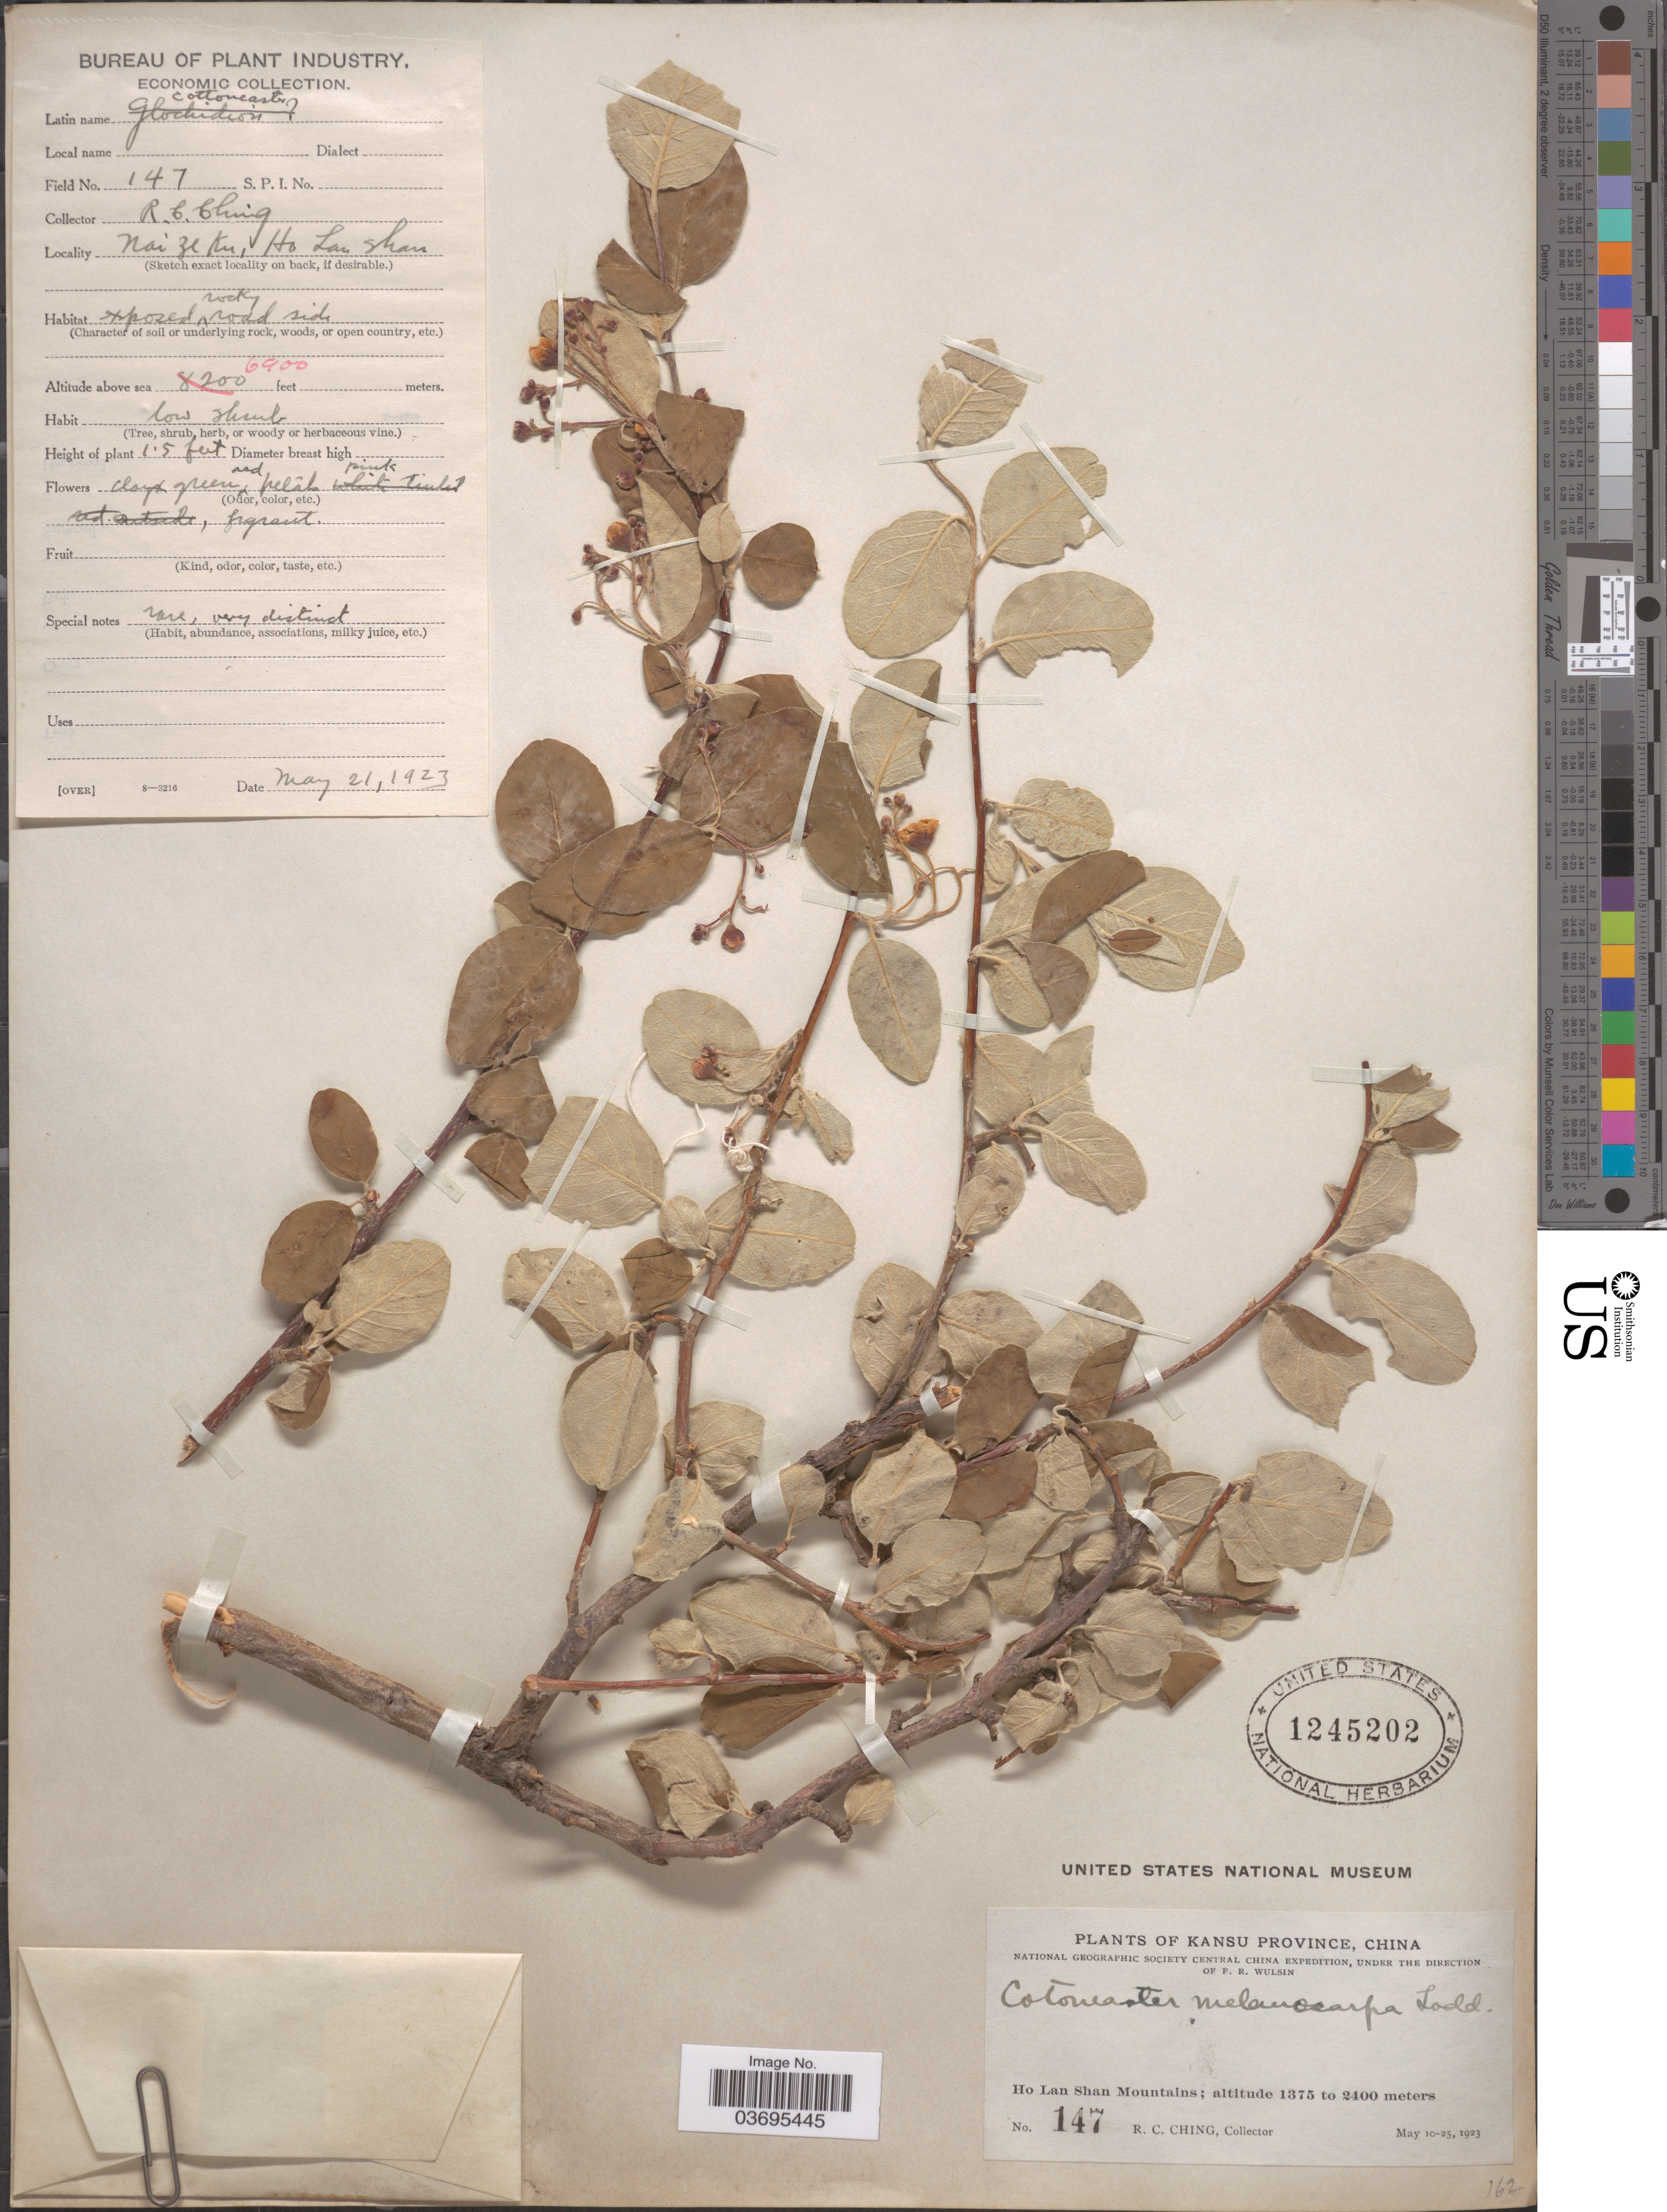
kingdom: Plantae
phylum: Tracheophyta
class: Magnoliopsida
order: Rosales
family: Rosaceae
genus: Cotoneaster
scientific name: Cotoneaster melanocarpus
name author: Conrad L. Loddiges, G. Loddiges & W. Loddiges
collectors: R. C. Ching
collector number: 147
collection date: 1923-05-21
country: China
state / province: Gansu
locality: Kansu Province. Ho Lan Shan Mountains. Nai Ze Ku., Ho Lan Shan.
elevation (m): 2103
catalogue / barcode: US 1245202